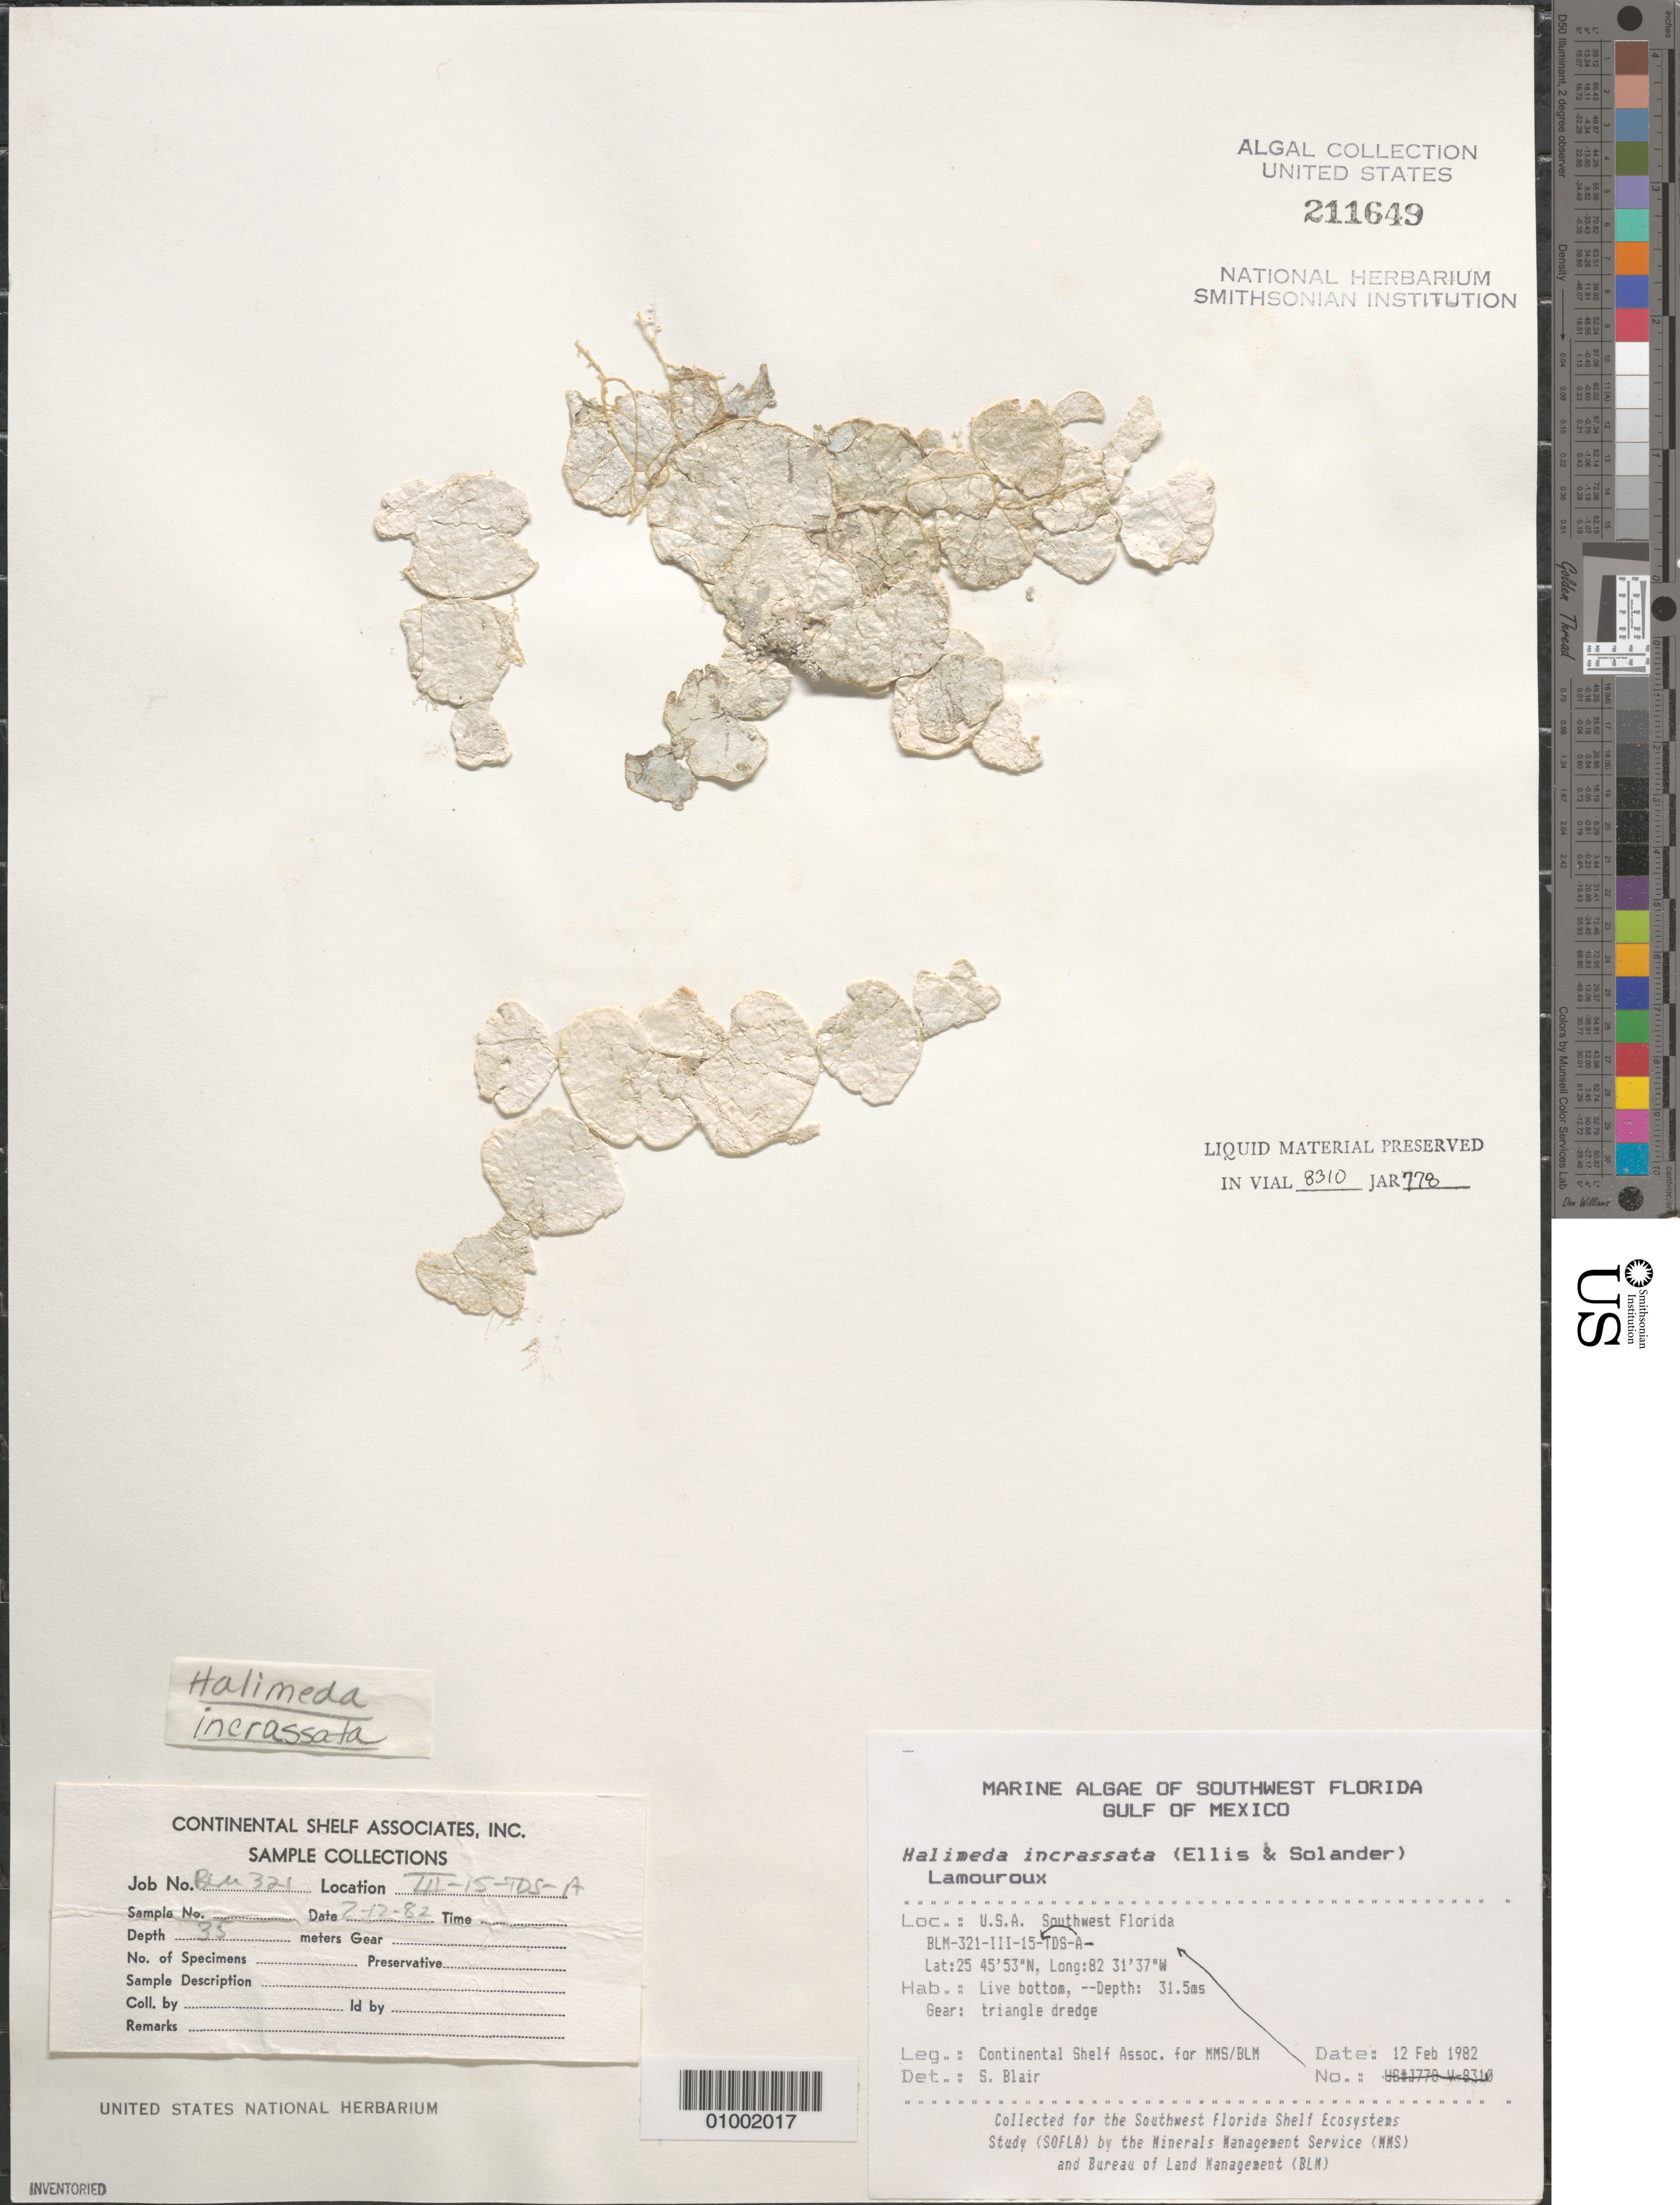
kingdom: Plantae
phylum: Chlorophyta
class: Ulvophyceae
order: Bryopsidales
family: Halimedaceae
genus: Halimeda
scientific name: Halimeda incrassata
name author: (J. Ellis) J.V.Lamouroux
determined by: Blair, S. M.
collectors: Continental Shelf Associates for the MMS/BLM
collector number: BLM-321-III-15-A-TDS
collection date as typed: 12 Feb 1982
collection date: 1982-02-12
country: United States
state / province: Florida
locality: Gulf of Mexico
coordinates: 25 45'53"N, 82 31'37"W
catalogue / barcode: US 211649